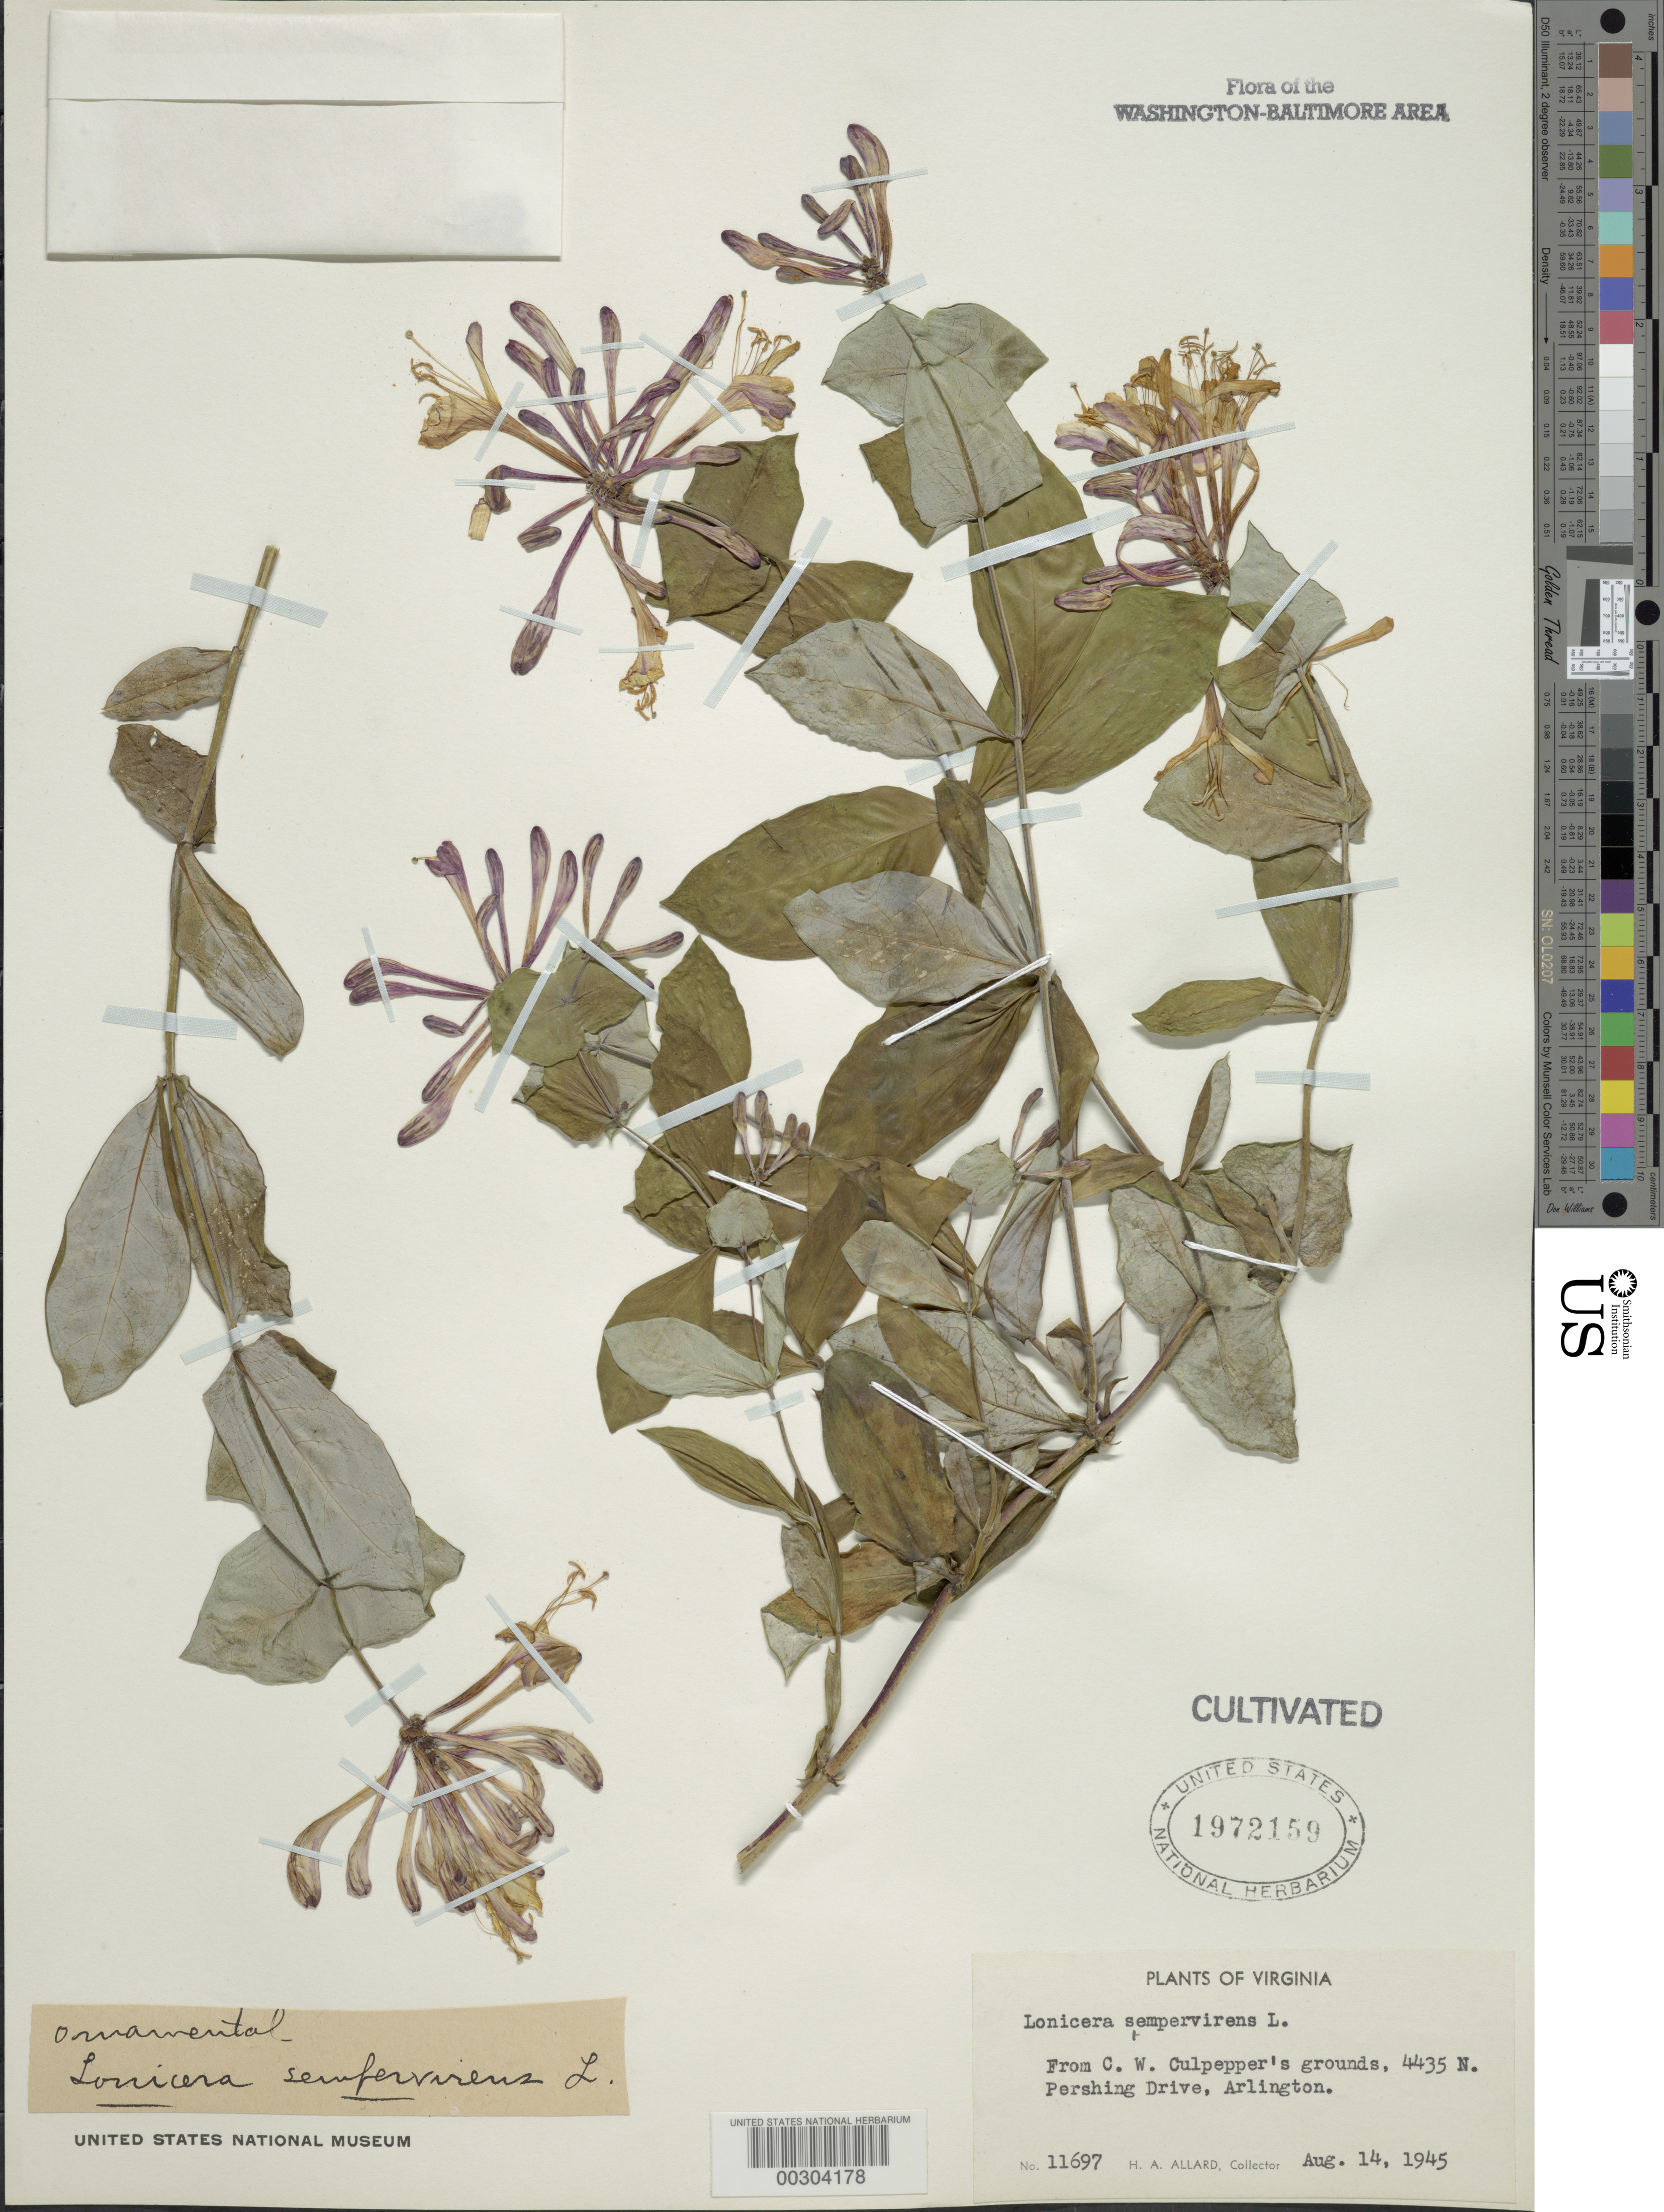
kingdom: Plantae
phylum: Tracheophyta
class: Magnoliopsida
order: Dipsacales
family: Caprifoliaceae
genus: Lonicera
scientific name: Lonicera sempervirens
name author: L.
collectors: H. A. Allard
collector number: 11697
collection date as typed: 14 Aug 1945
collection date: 1945-08-14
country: United States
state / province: Virginia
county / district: Arlington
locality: Arlington, 4435 N Pershing Dr, C.W. Culpepper's grounds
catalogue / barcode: US 1972159